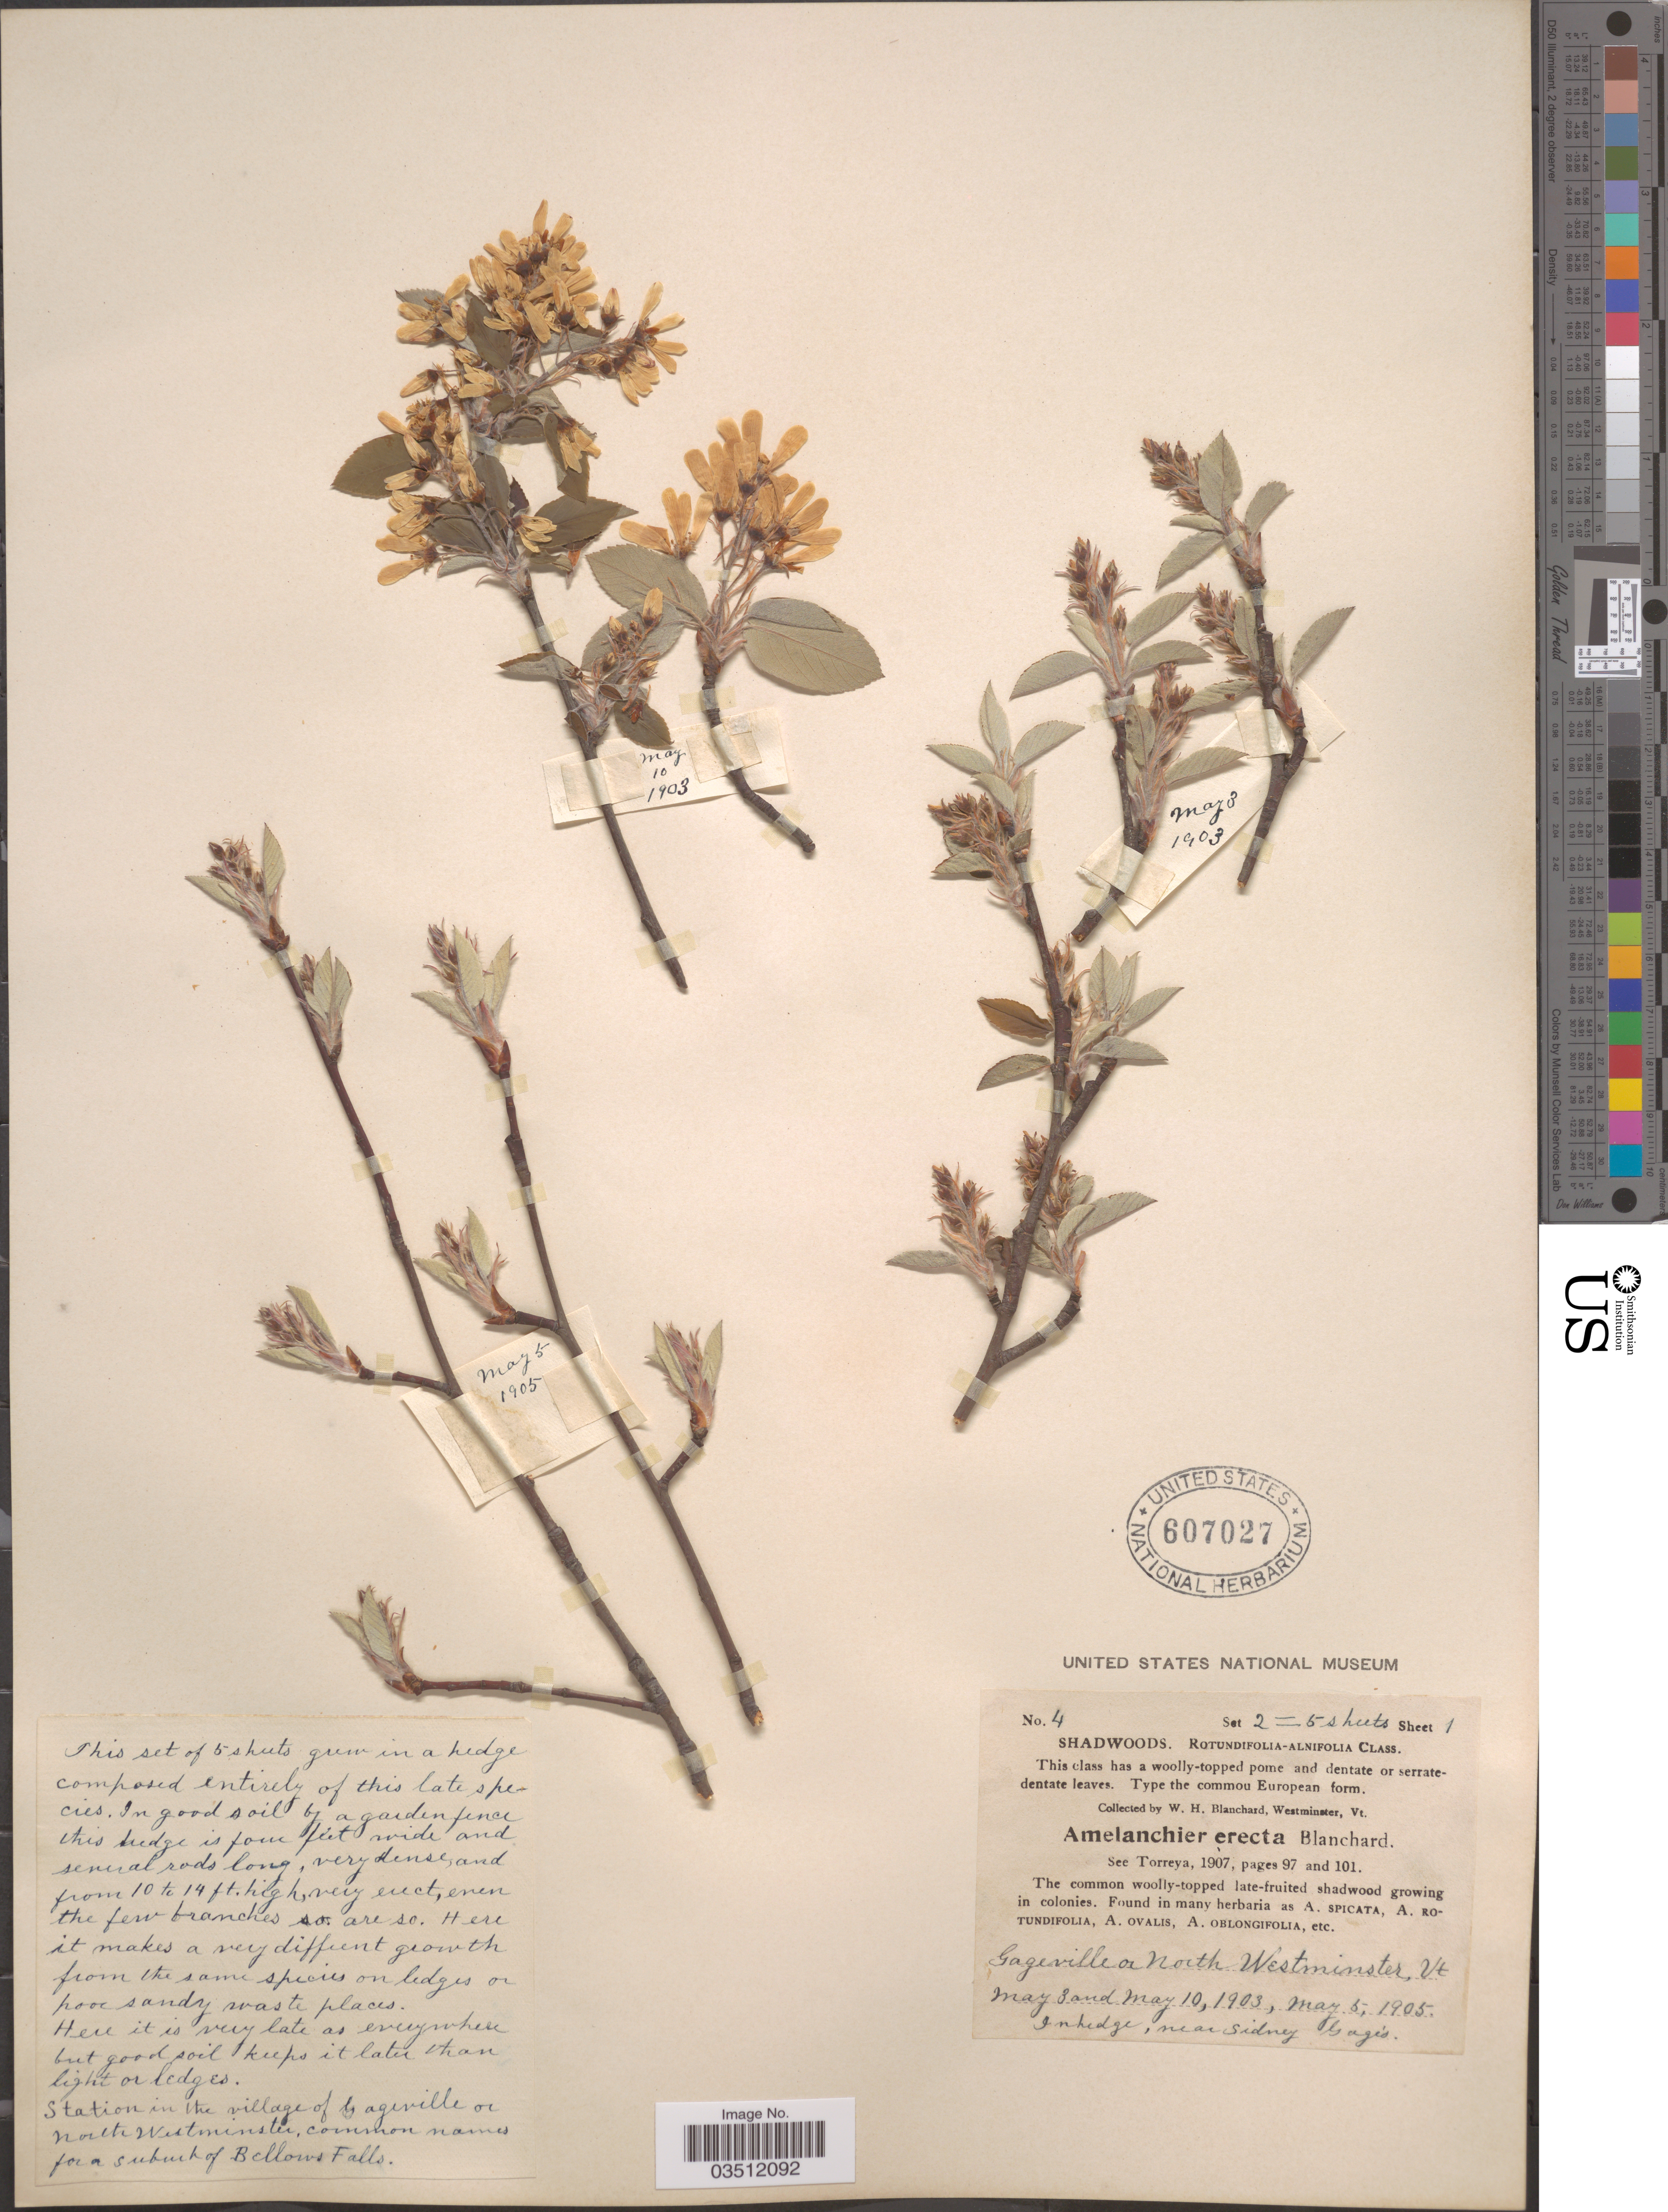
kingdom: Plantae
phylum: Tracheophyta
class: Magnoliopsida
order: Rosales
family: Rosaceae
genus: Amelanchier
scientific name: Amelanchier erecta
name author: Blanch.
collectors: W. H. Blanchard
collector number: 4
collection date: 1903-05-03/1905-05-05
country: United States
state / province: Vermont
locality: Gageville or North Westminster, Vt. In hedge, near Sidney Gages.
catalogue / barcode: US 607027